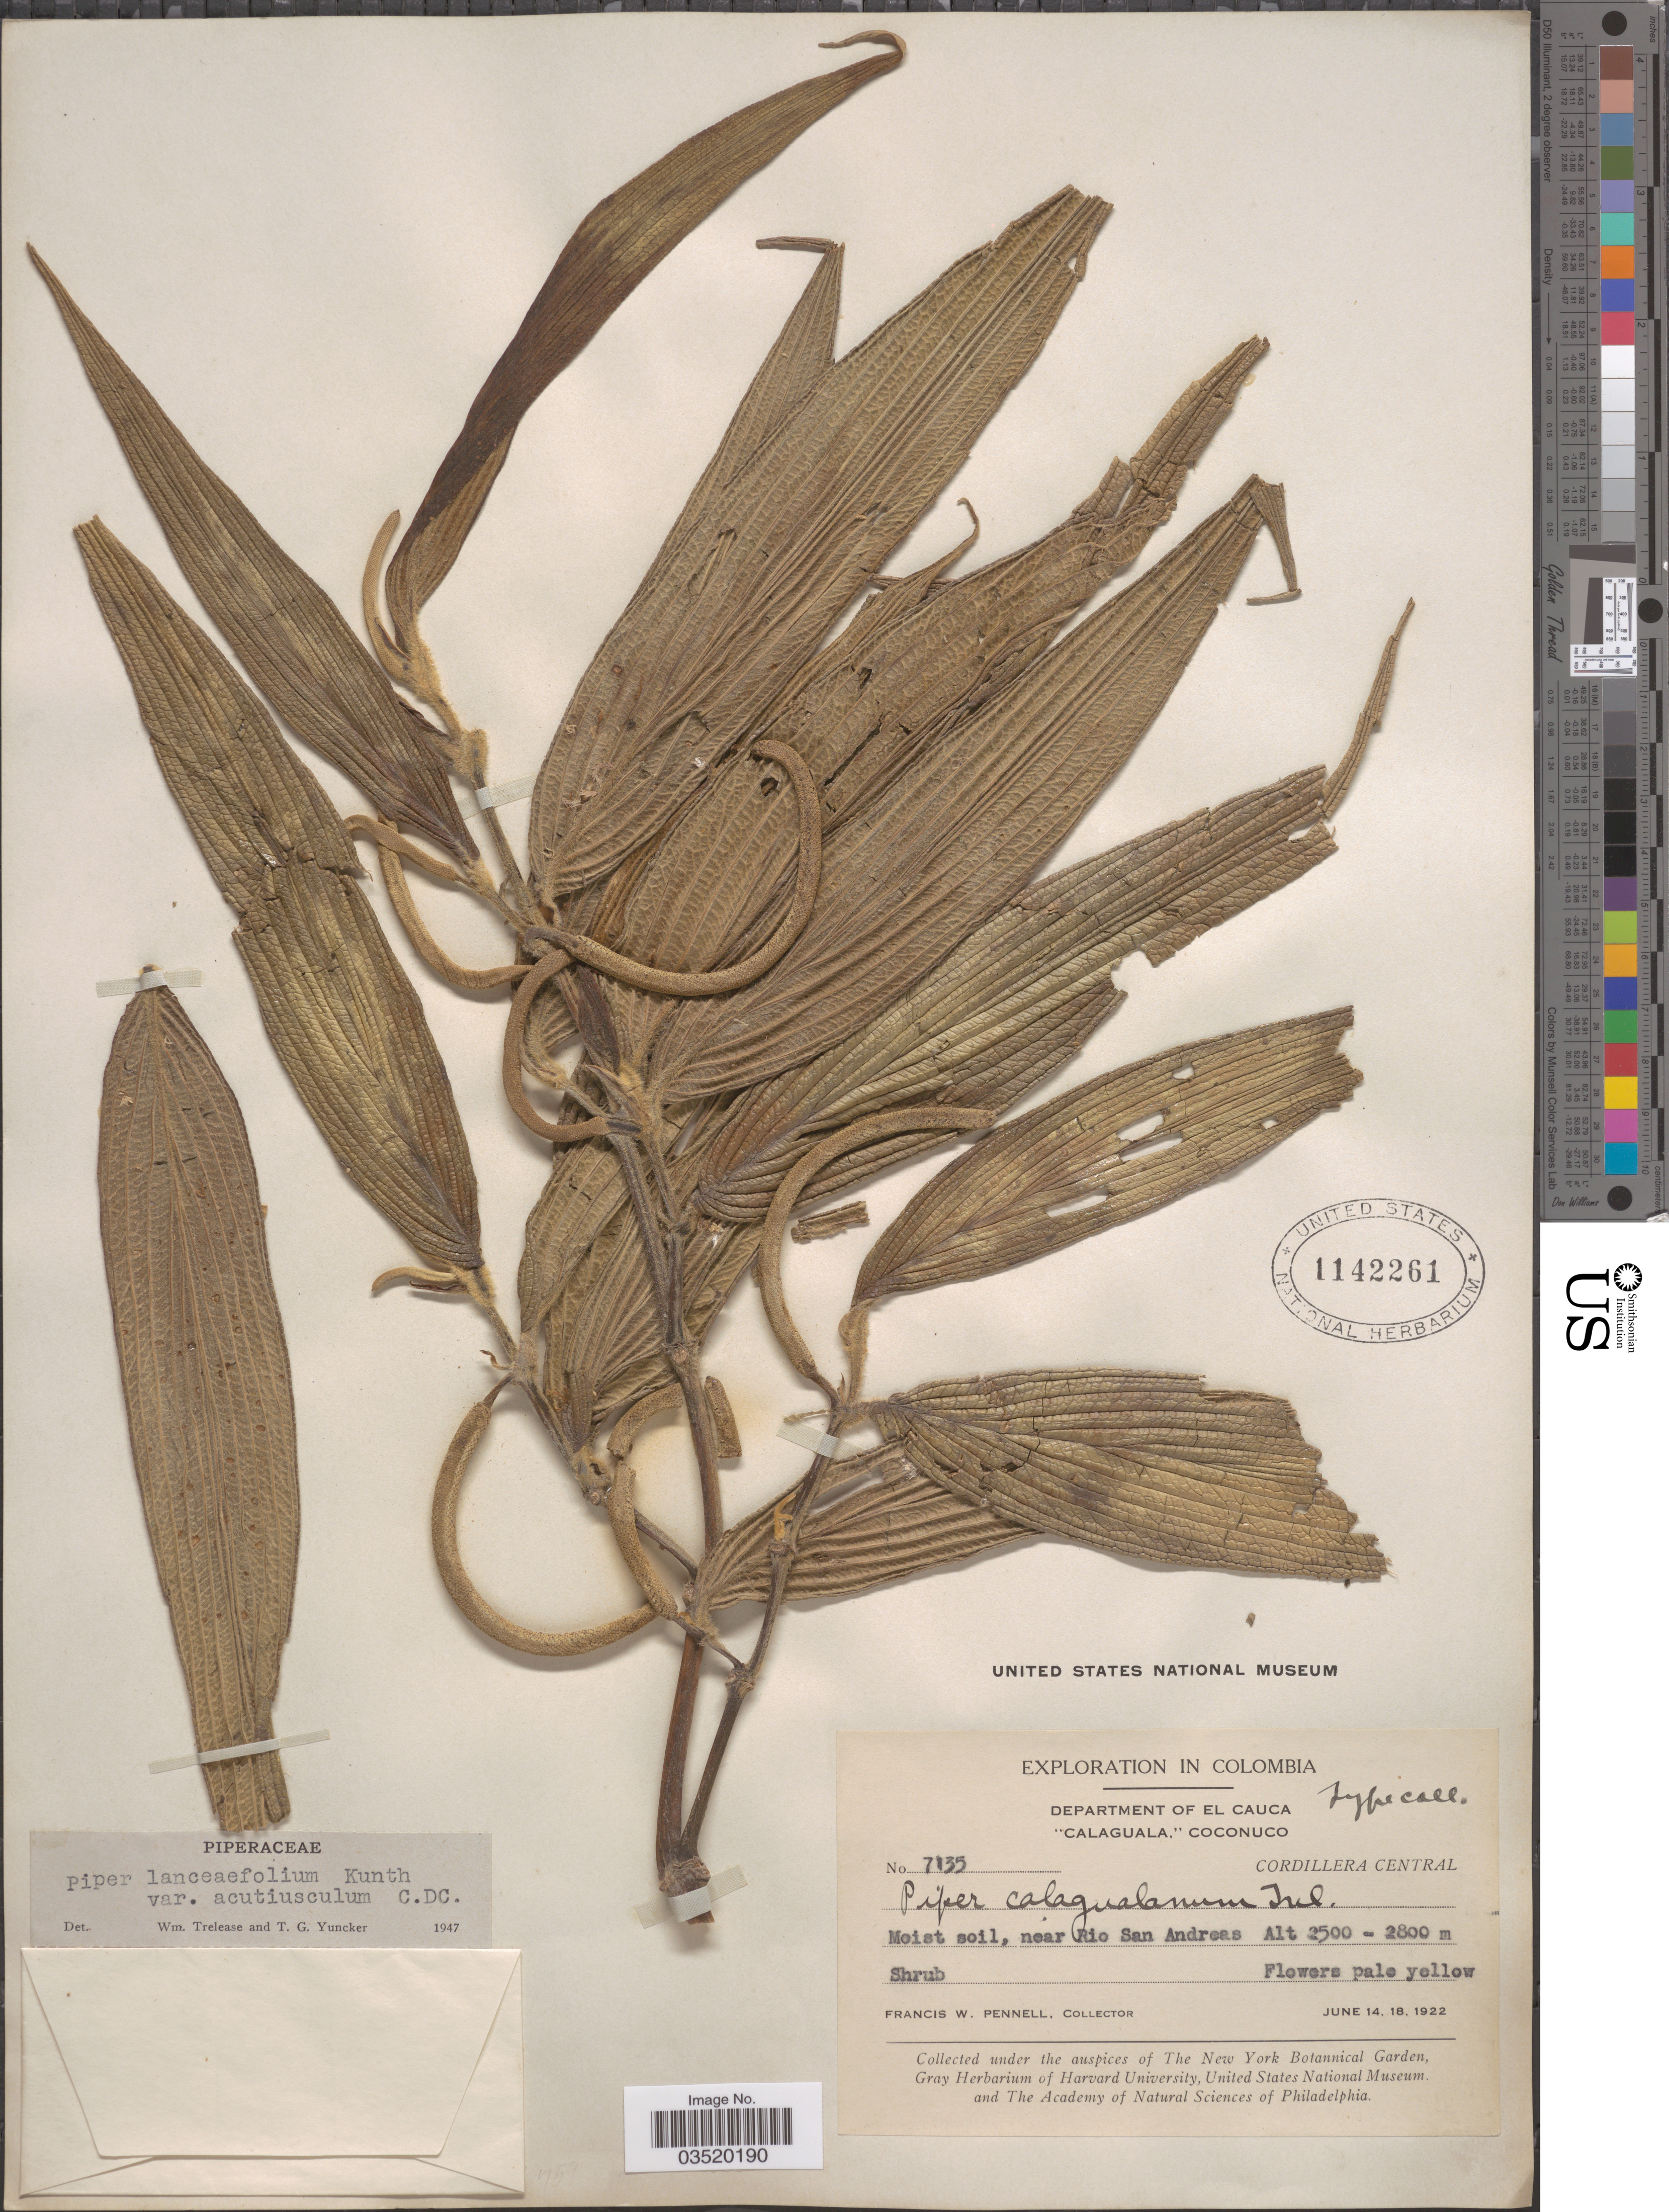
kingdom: Plantae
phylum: Tracheophyta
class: Magnoliopsida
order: Piperales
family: Piperaceae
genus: Piper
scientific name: Piper lanceifolium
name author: Kunth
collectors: F. W. Pennell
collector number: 7135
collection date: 1922-06-14/1922-06-18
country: Colombia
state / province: Cauca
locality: Department of El Cauca. "Calaguala," Coconuco. Cordillera Central. Near Rio San Andreas.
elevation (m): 2500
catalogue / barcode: US 1142261